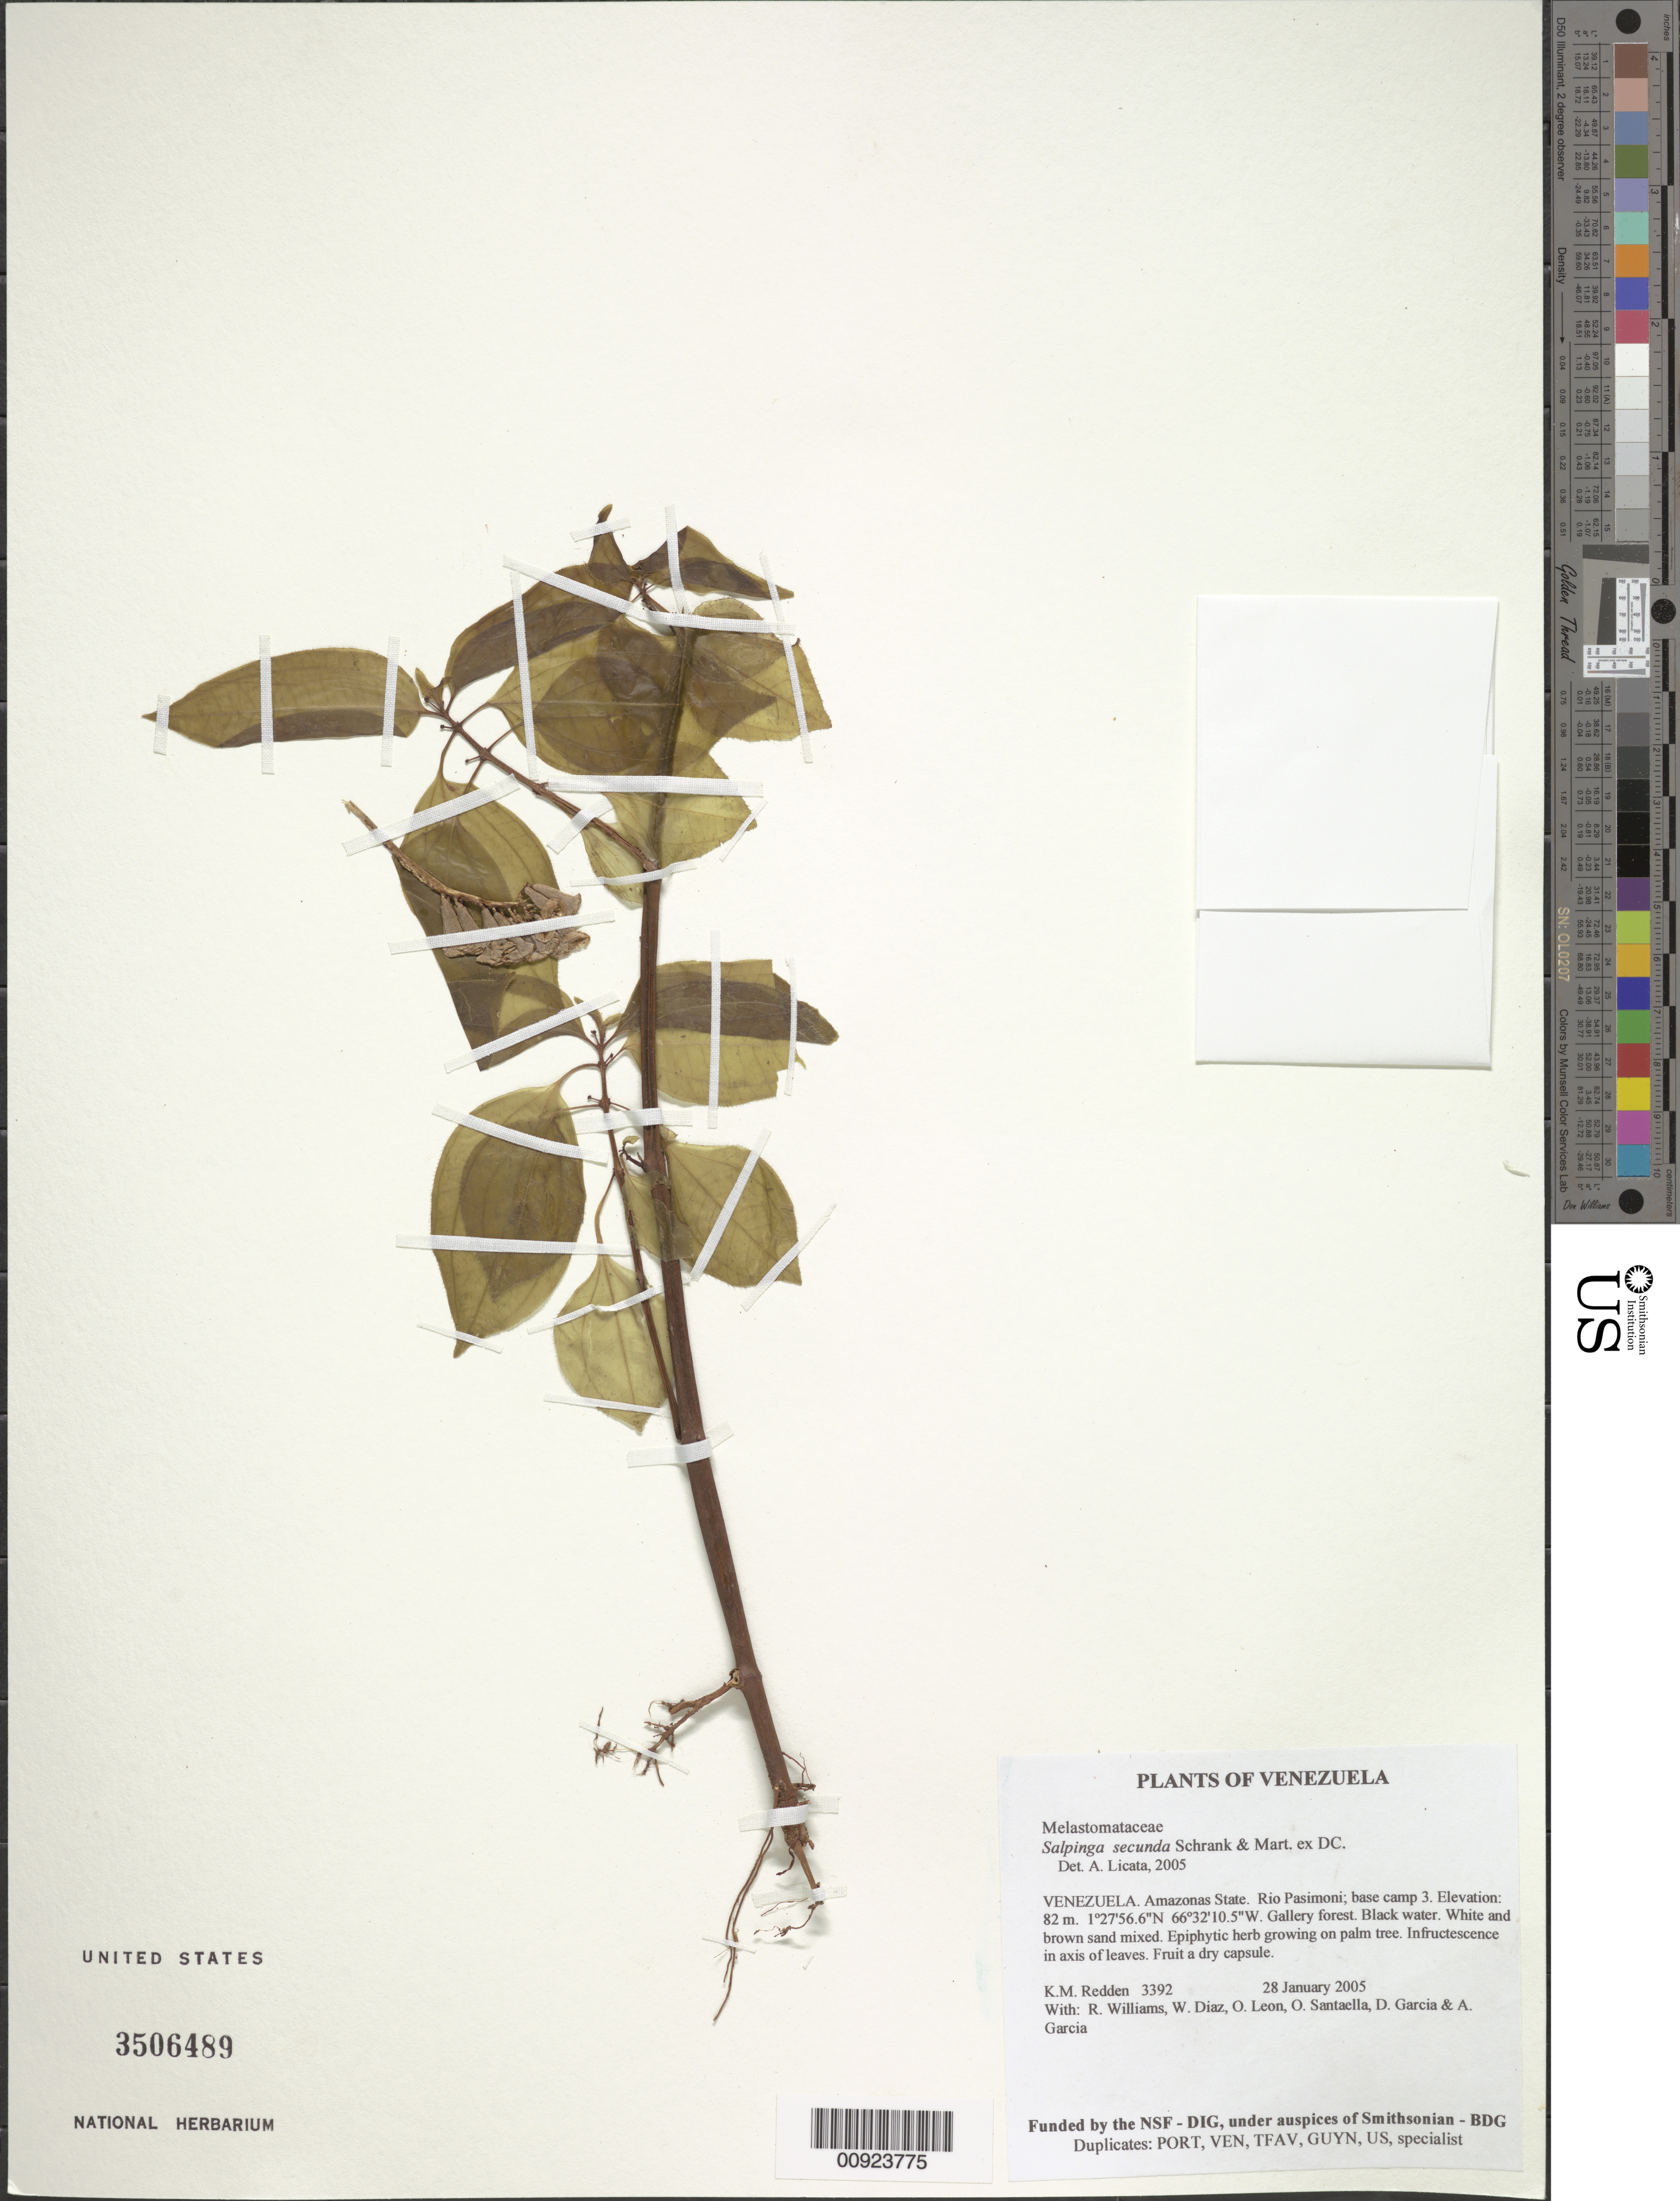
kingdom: Plantae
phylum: Tracheophyta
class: Magnoliopsida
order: Myrtales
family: Melastomataceae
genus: Salpinga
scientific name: Salpinga secunda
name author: Schrank & Mart. ex DC.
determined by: Licata, A., (PORT), Univ. Nac. Exp. de los Llanos Ezequiel Zamora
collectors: K. M. Redden, R. Williams, W. Díaz P., O. León, O. Santaella, D. Garcia & A. Garcia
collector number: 3392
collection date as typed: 28 January 2005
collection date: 2005-01-28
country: Venezuela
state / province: Amazonas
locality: Rio Pasimoni; base camp 3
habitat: Gallery forest. Black water. White and brown sand mixed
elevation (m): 82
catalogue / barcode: US 3506489